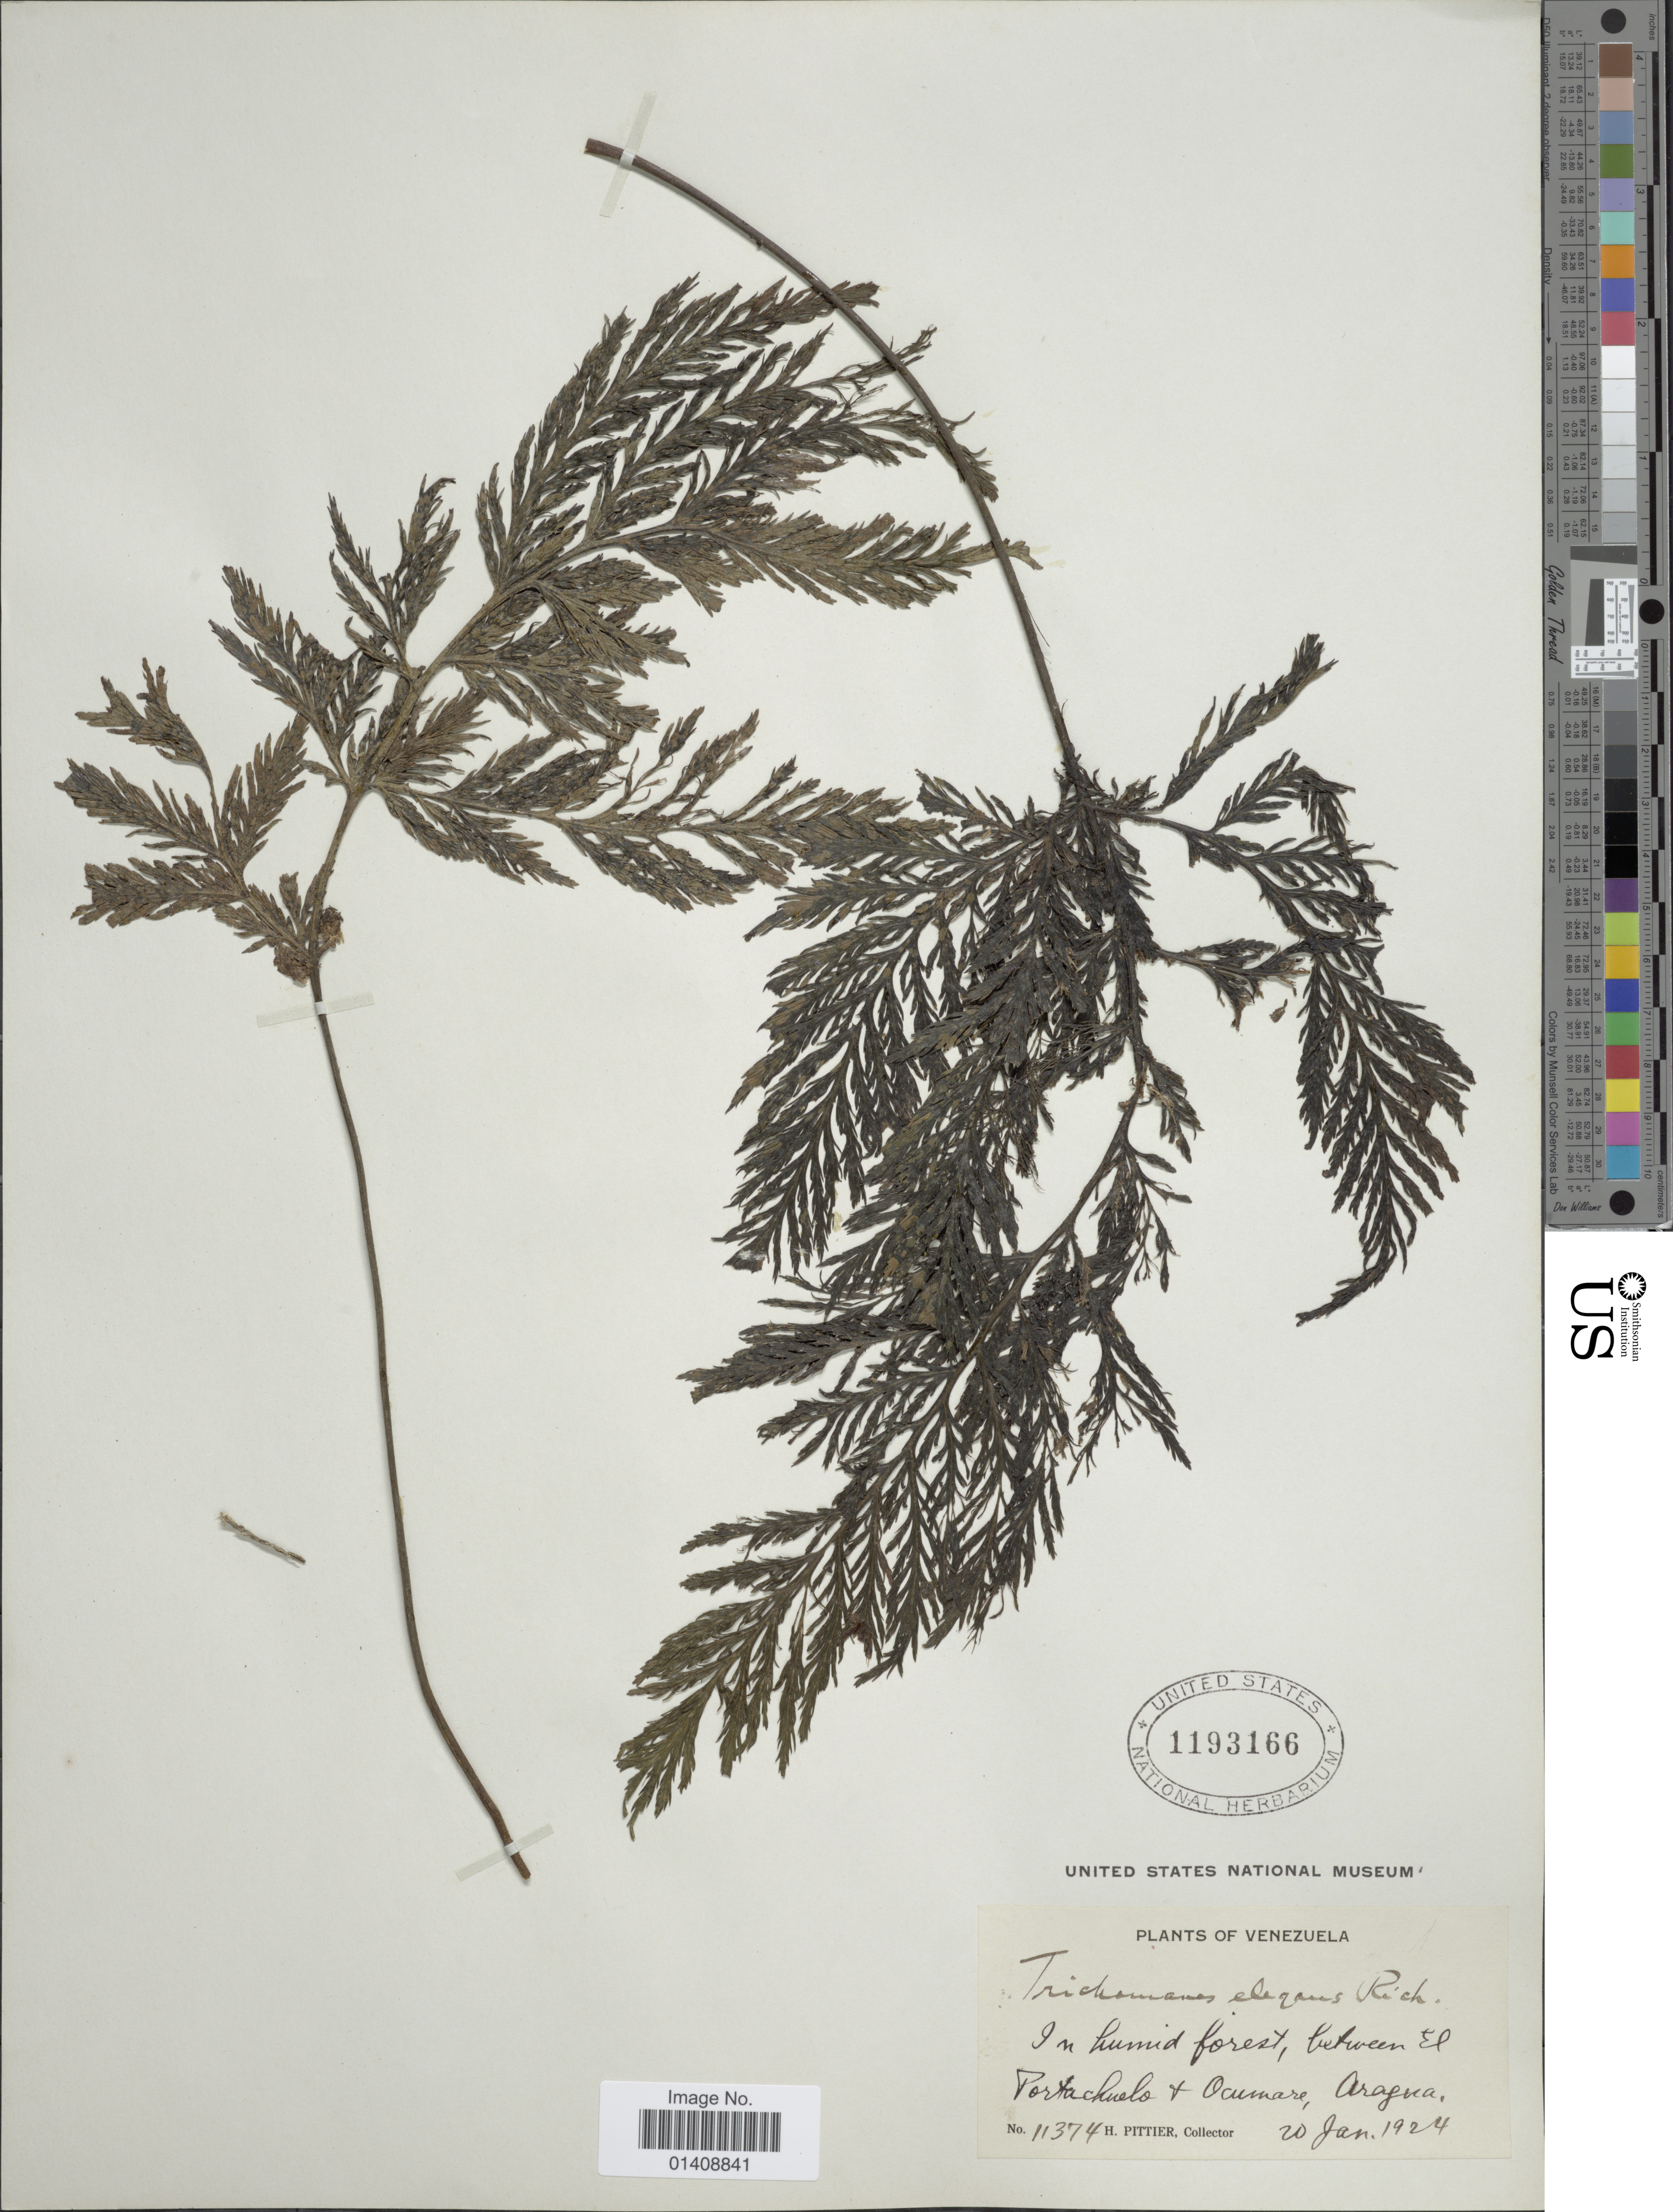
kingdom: Plantae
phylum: Tracheophyta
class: Polypodiopsida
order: Hymenophyllales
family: Hymenophyllaceae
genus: Trichomanes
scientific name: Trichomanes elegans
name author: Rich.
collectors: H. F. Pittier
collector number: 11374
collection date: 1924-01-20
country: Venezuela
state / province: Aragua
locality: Between El Portachuelo and Ocumare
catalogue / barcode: US 1193166